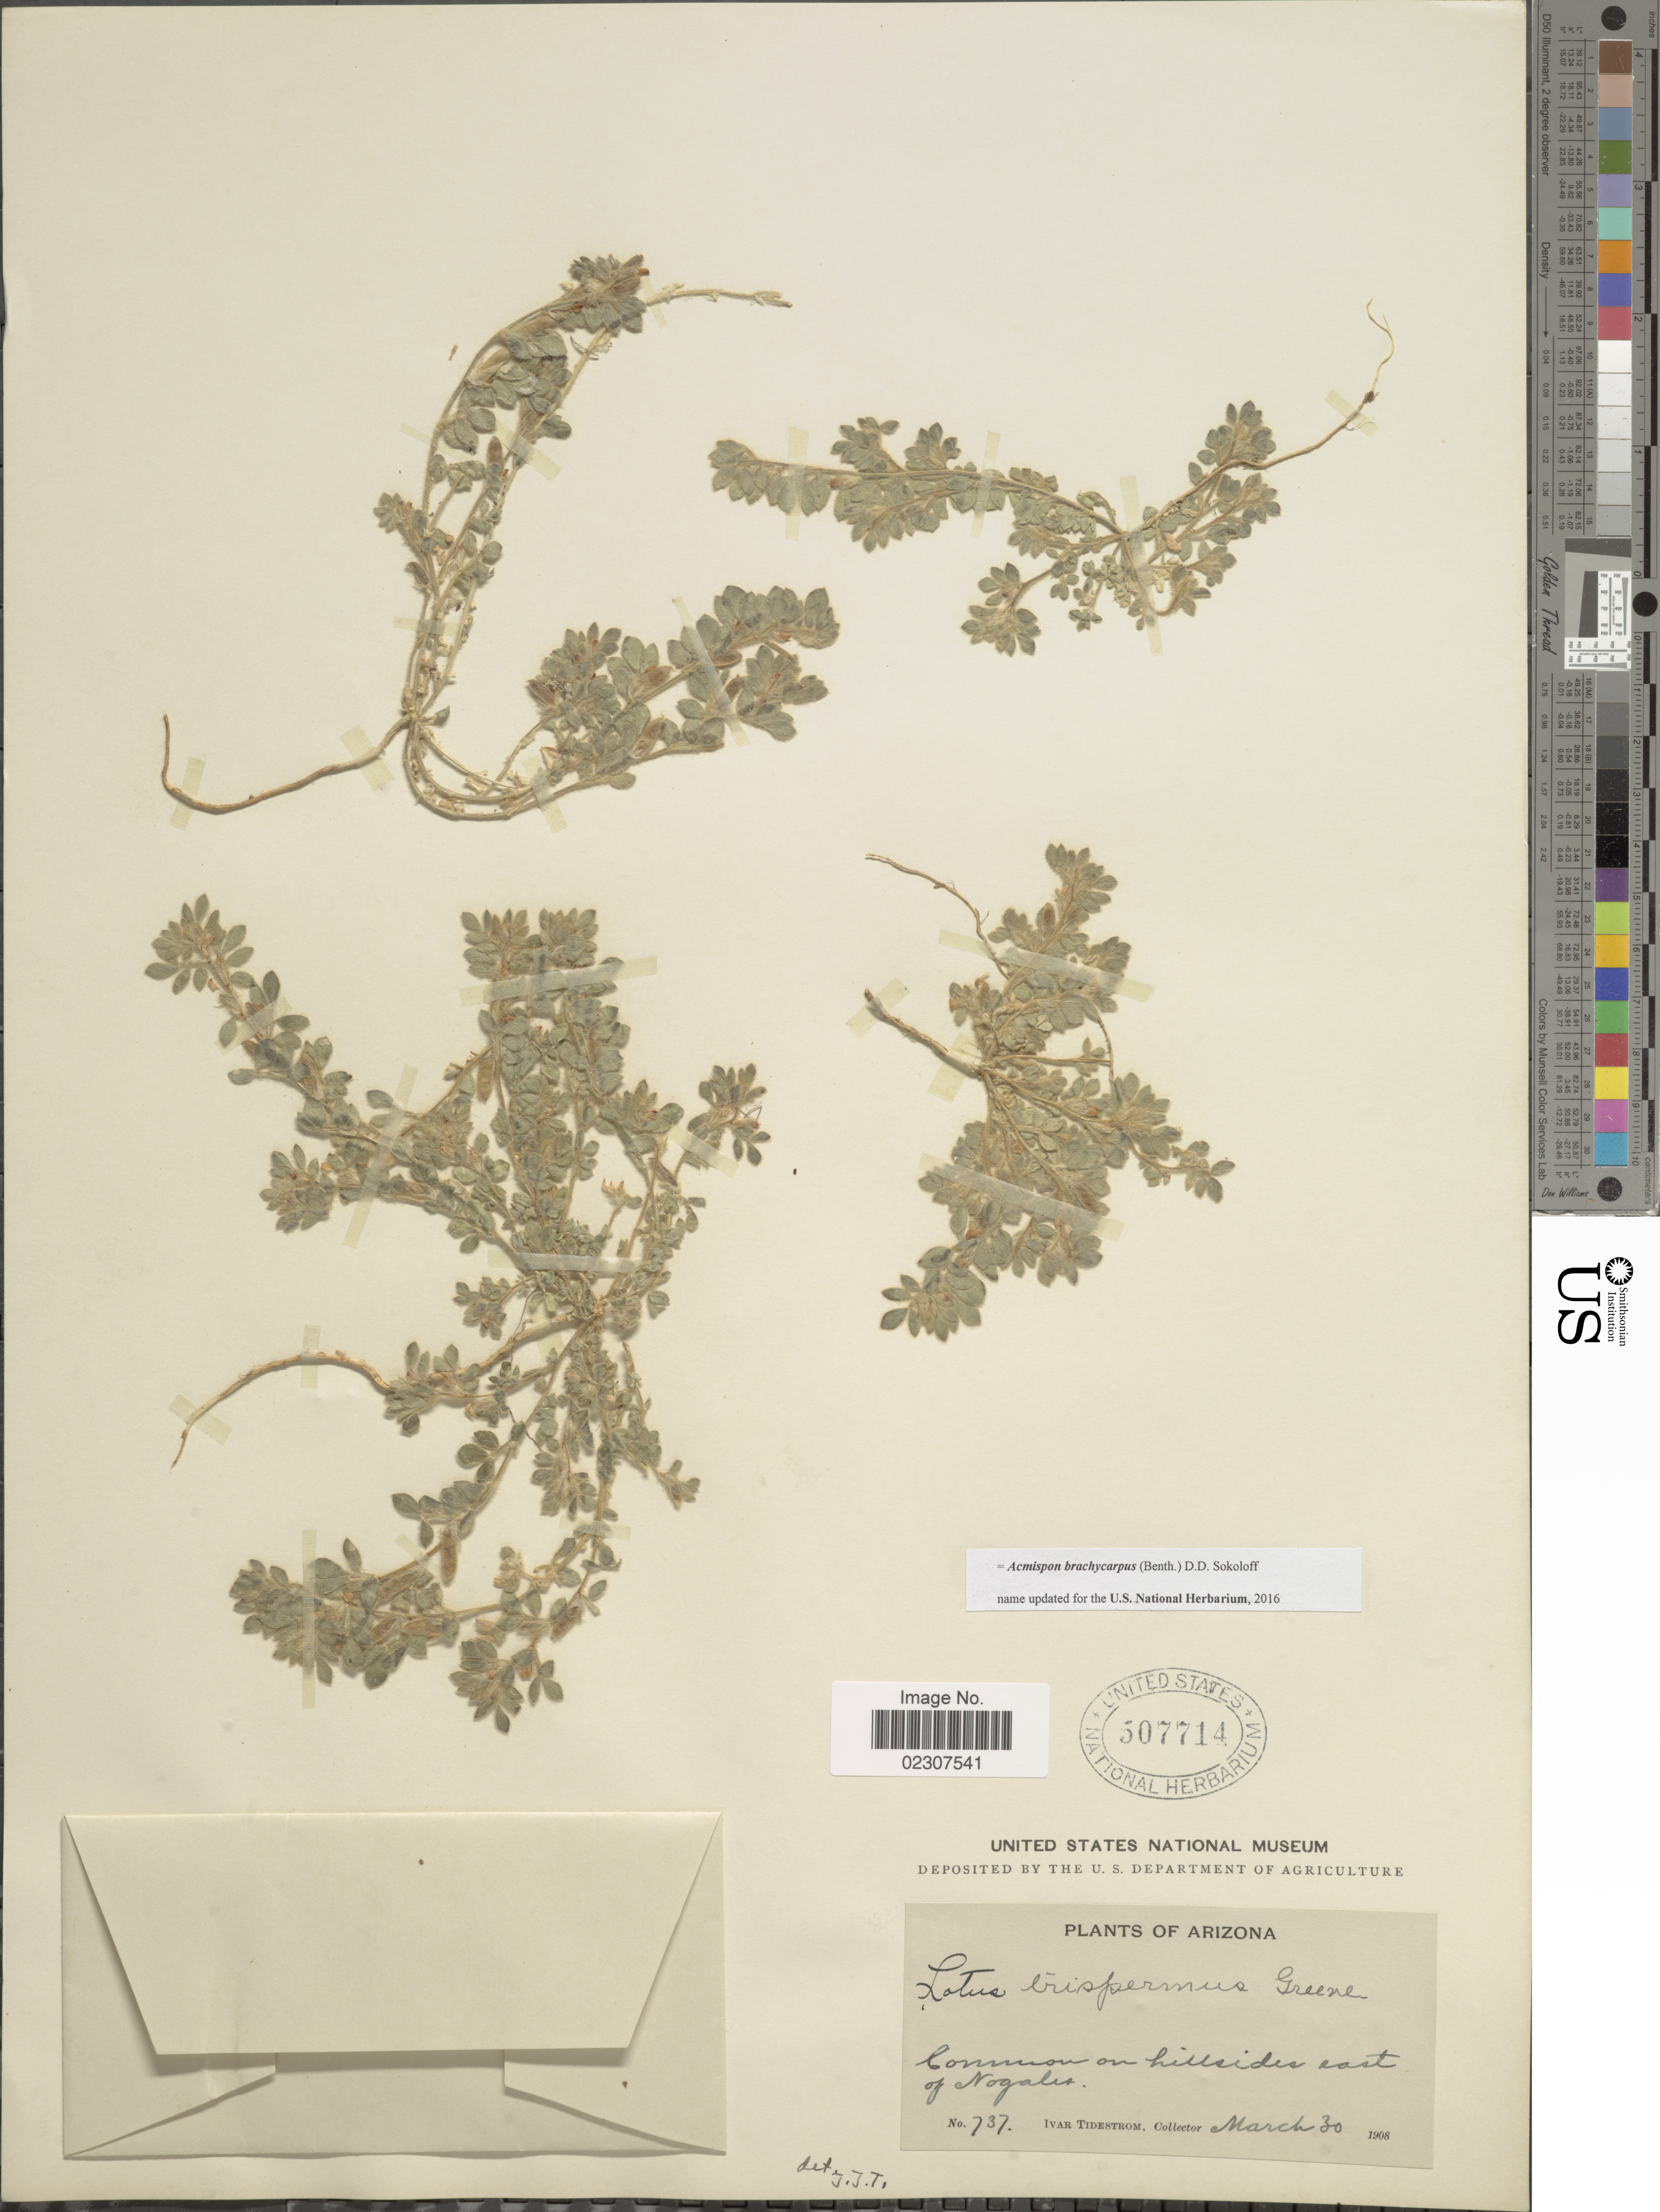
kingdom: Plantae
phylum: Tracheophyta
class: Magnoliopsida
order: Fabales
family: Fabaceae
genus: Acmispon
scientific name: Acmispon brachycarpus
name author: (Benth.) D.D. Sokoloff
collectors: I. F. Tidestrom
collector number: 737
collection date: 1908-03-30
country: United States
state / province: Arizona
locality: Common on hillsides east of Nogales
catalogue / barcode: US 507714